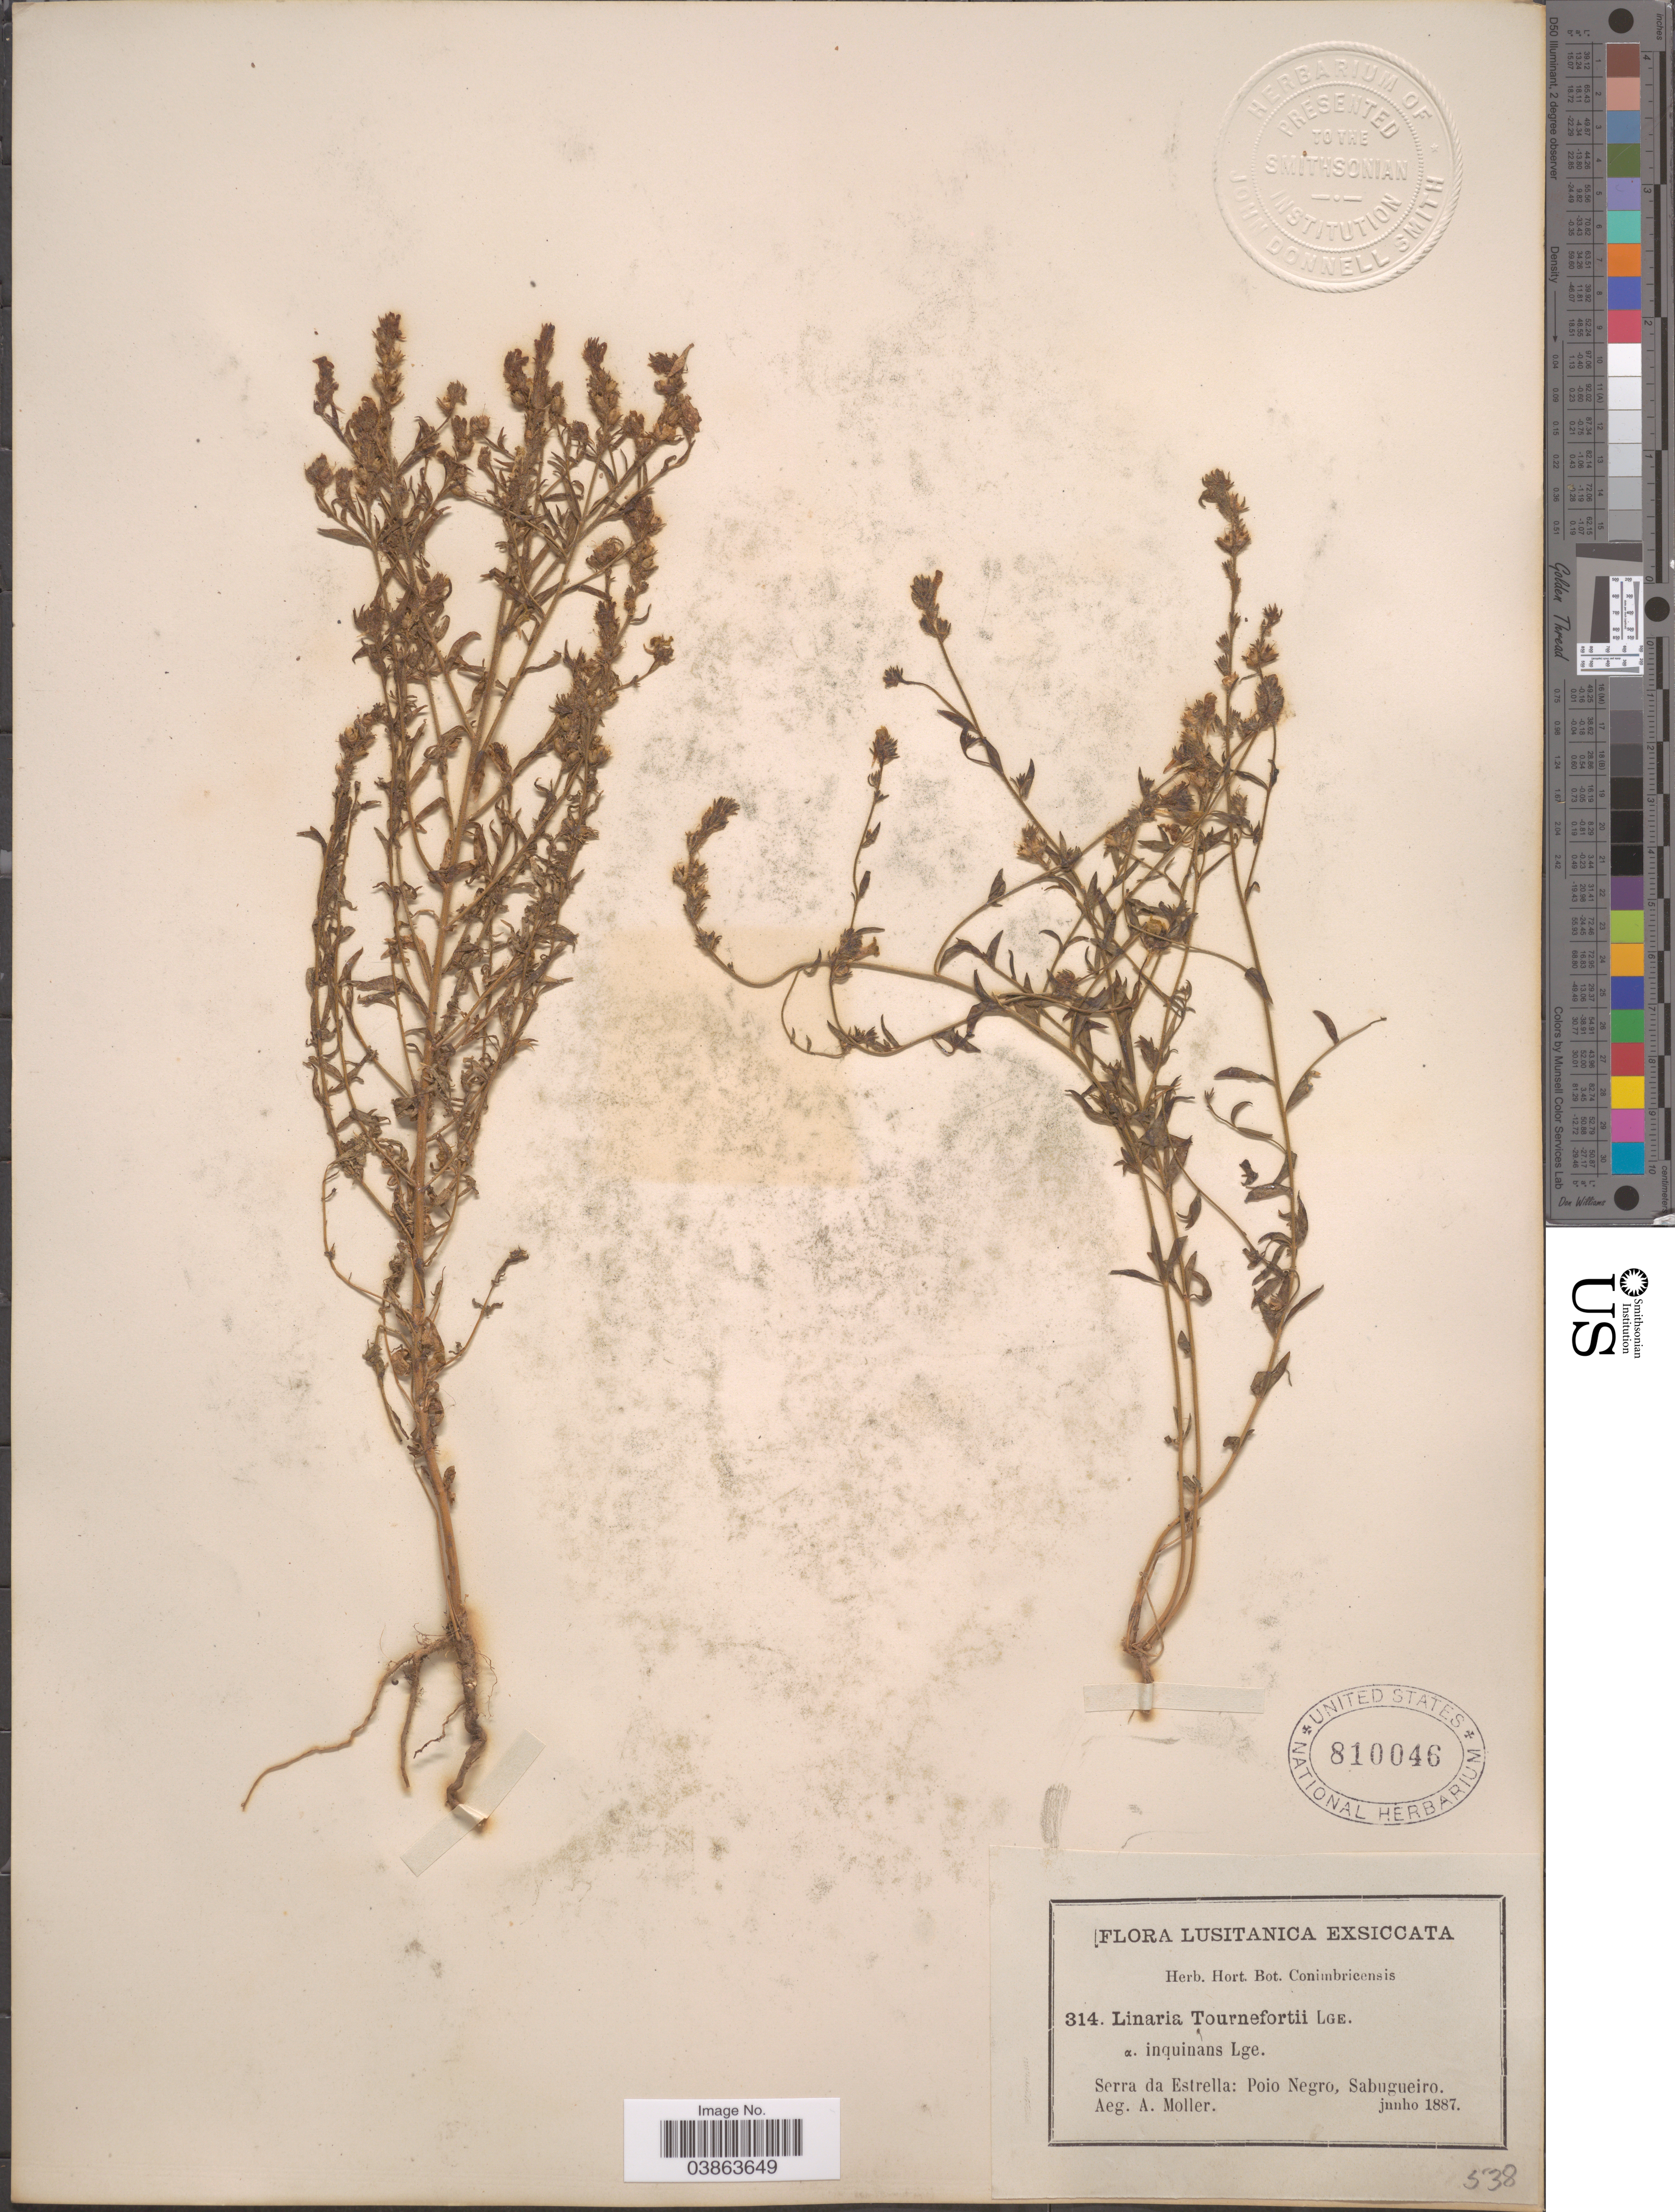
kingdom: Plantae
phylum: Tracheophyta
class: Magnoliopsida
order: Lamiales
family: Plantaginaceae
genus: Linaria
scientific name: Linaria tournefortii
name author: (Poir.) Steud.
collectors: A. Moller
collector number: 314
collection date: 1887-06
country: Portugal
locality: Lusitanica. Serra da Estrella: Poio Negro, Sabugueiro.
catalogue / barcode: US 810046